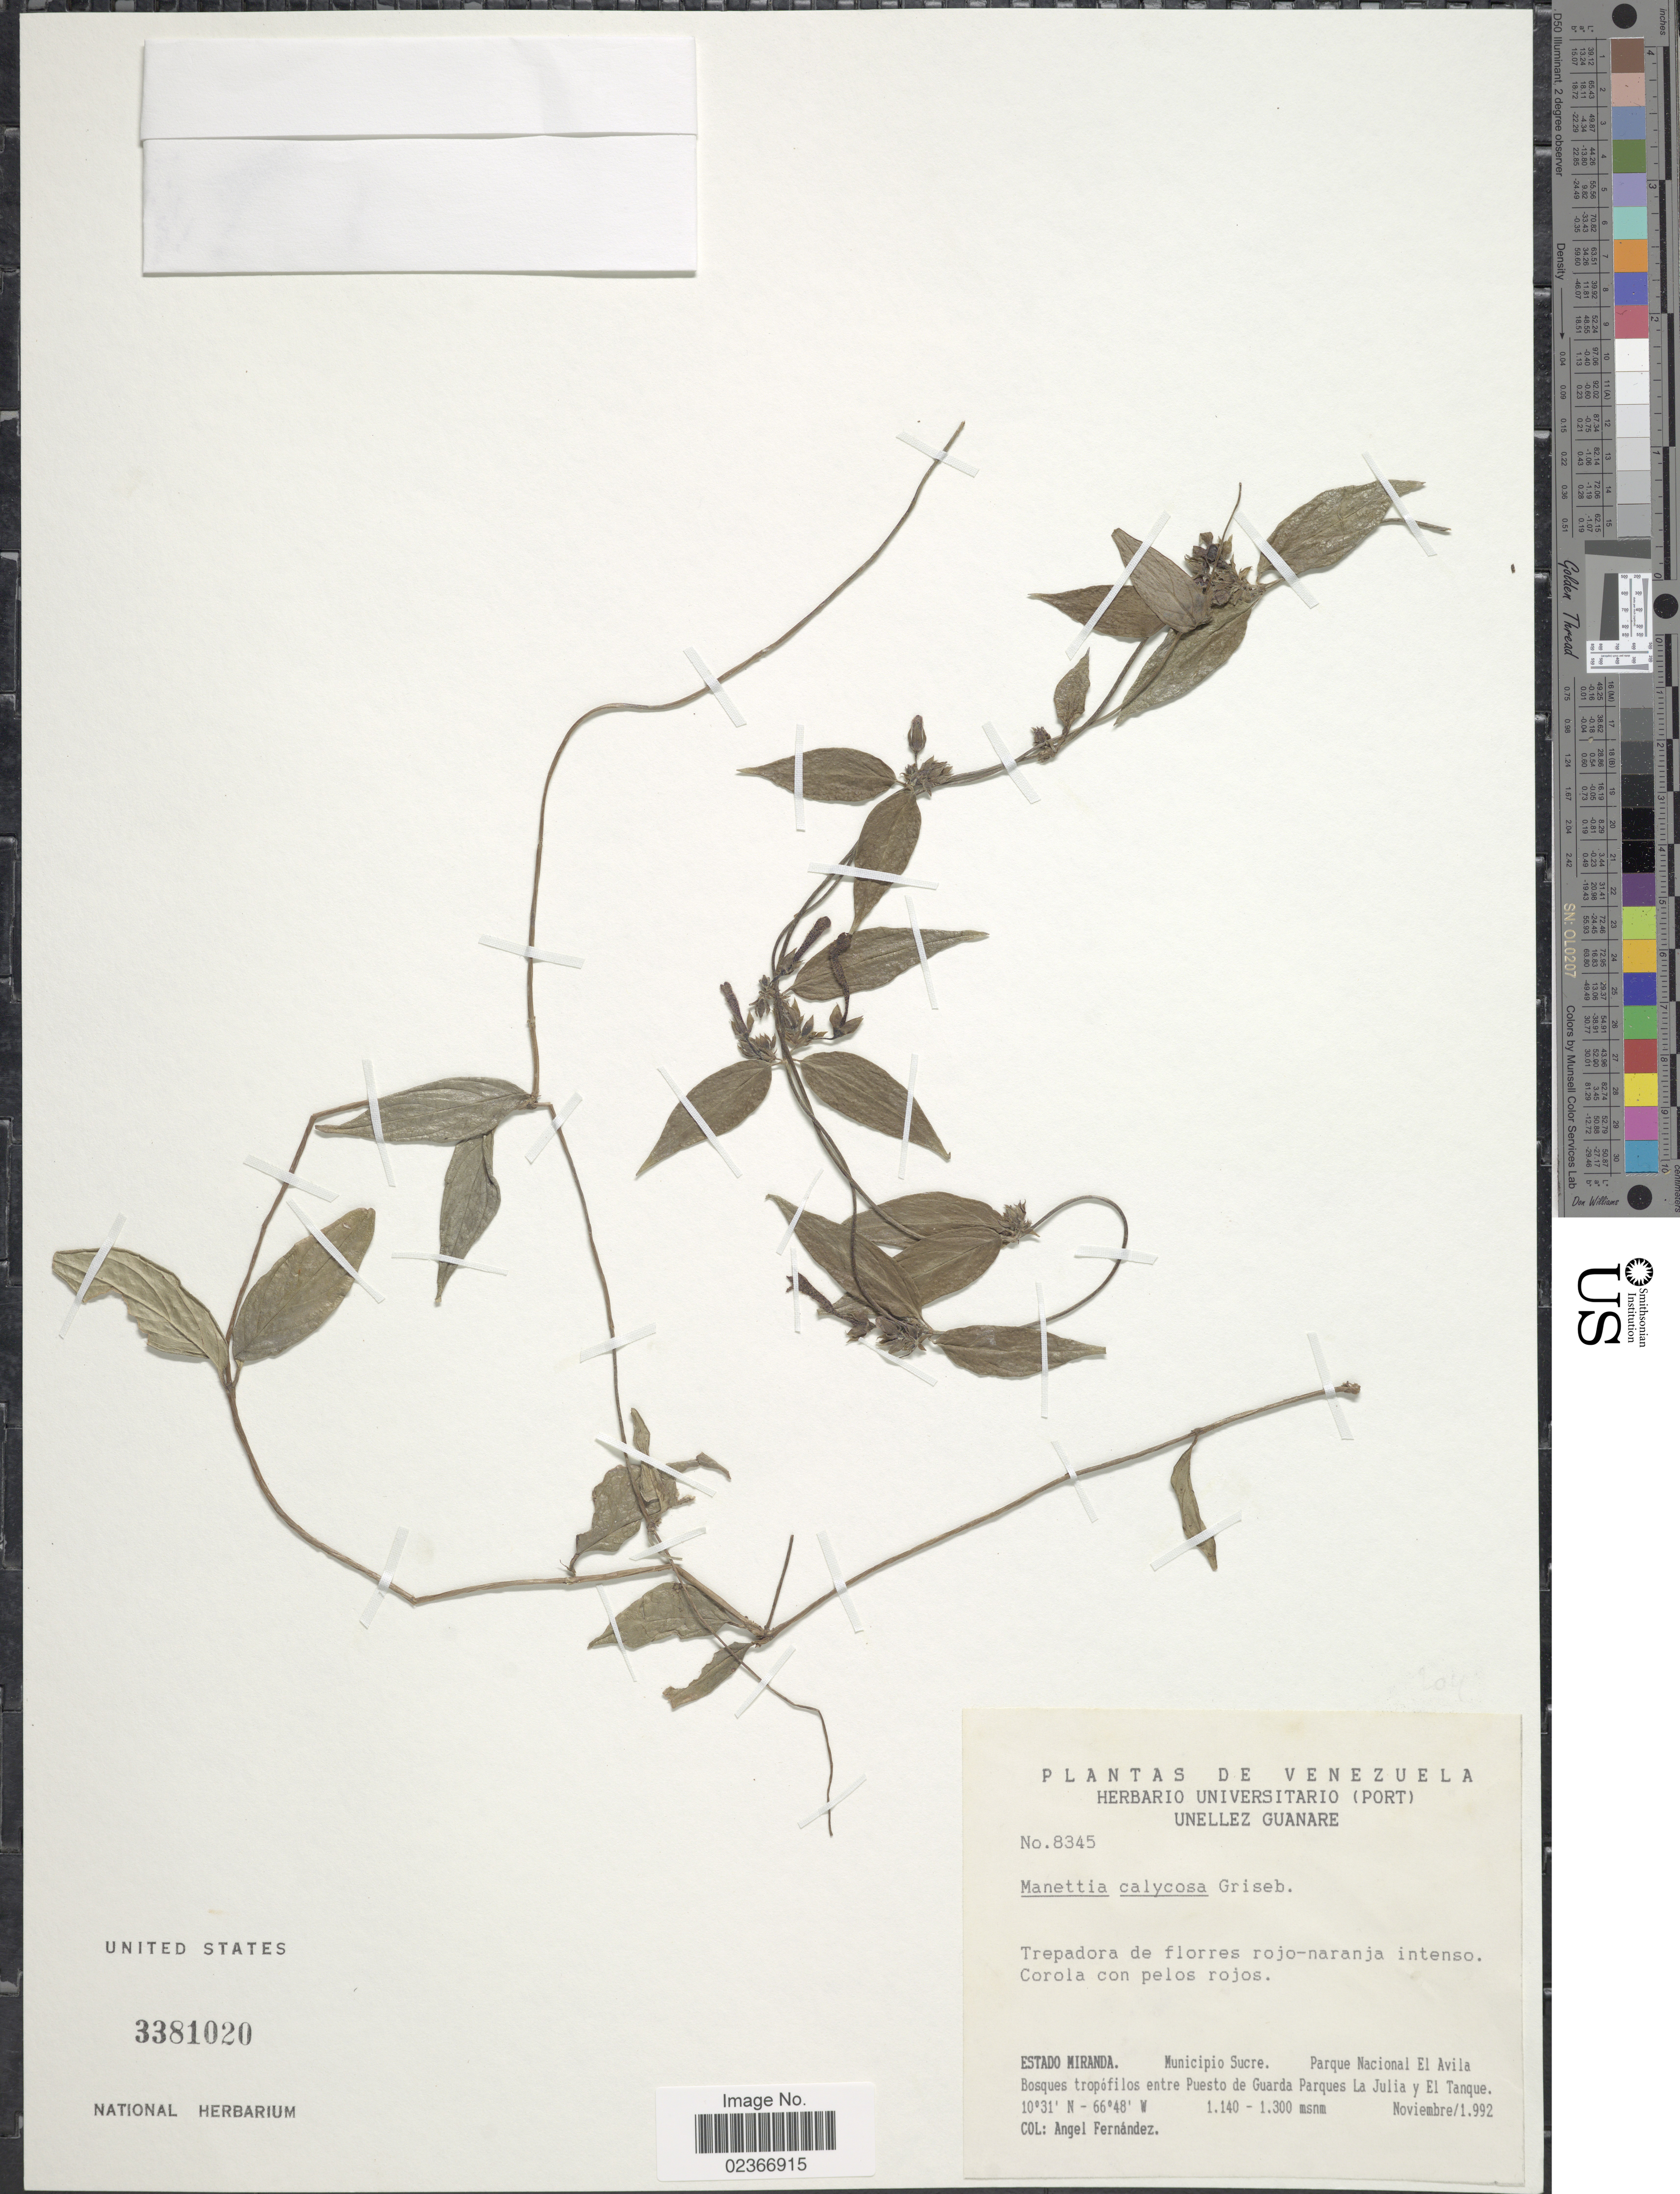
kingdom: Plantae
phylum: Tracheophyta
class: Magnoliopsida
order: Gentianales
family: Rubiaceae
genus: Manettia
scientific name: Manettia calycosa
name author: Griseb.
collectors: Á. Fernández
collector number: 8345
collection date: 1992-11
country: Venezuela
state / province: Miranda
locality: Estado Miranda. Municipio Sucre. Parque Nacional El Avila. Bosques tropofilos entre Puesto de Guarda Parques La Julia y El Tanque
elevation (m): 1140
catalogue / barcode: US 3381020